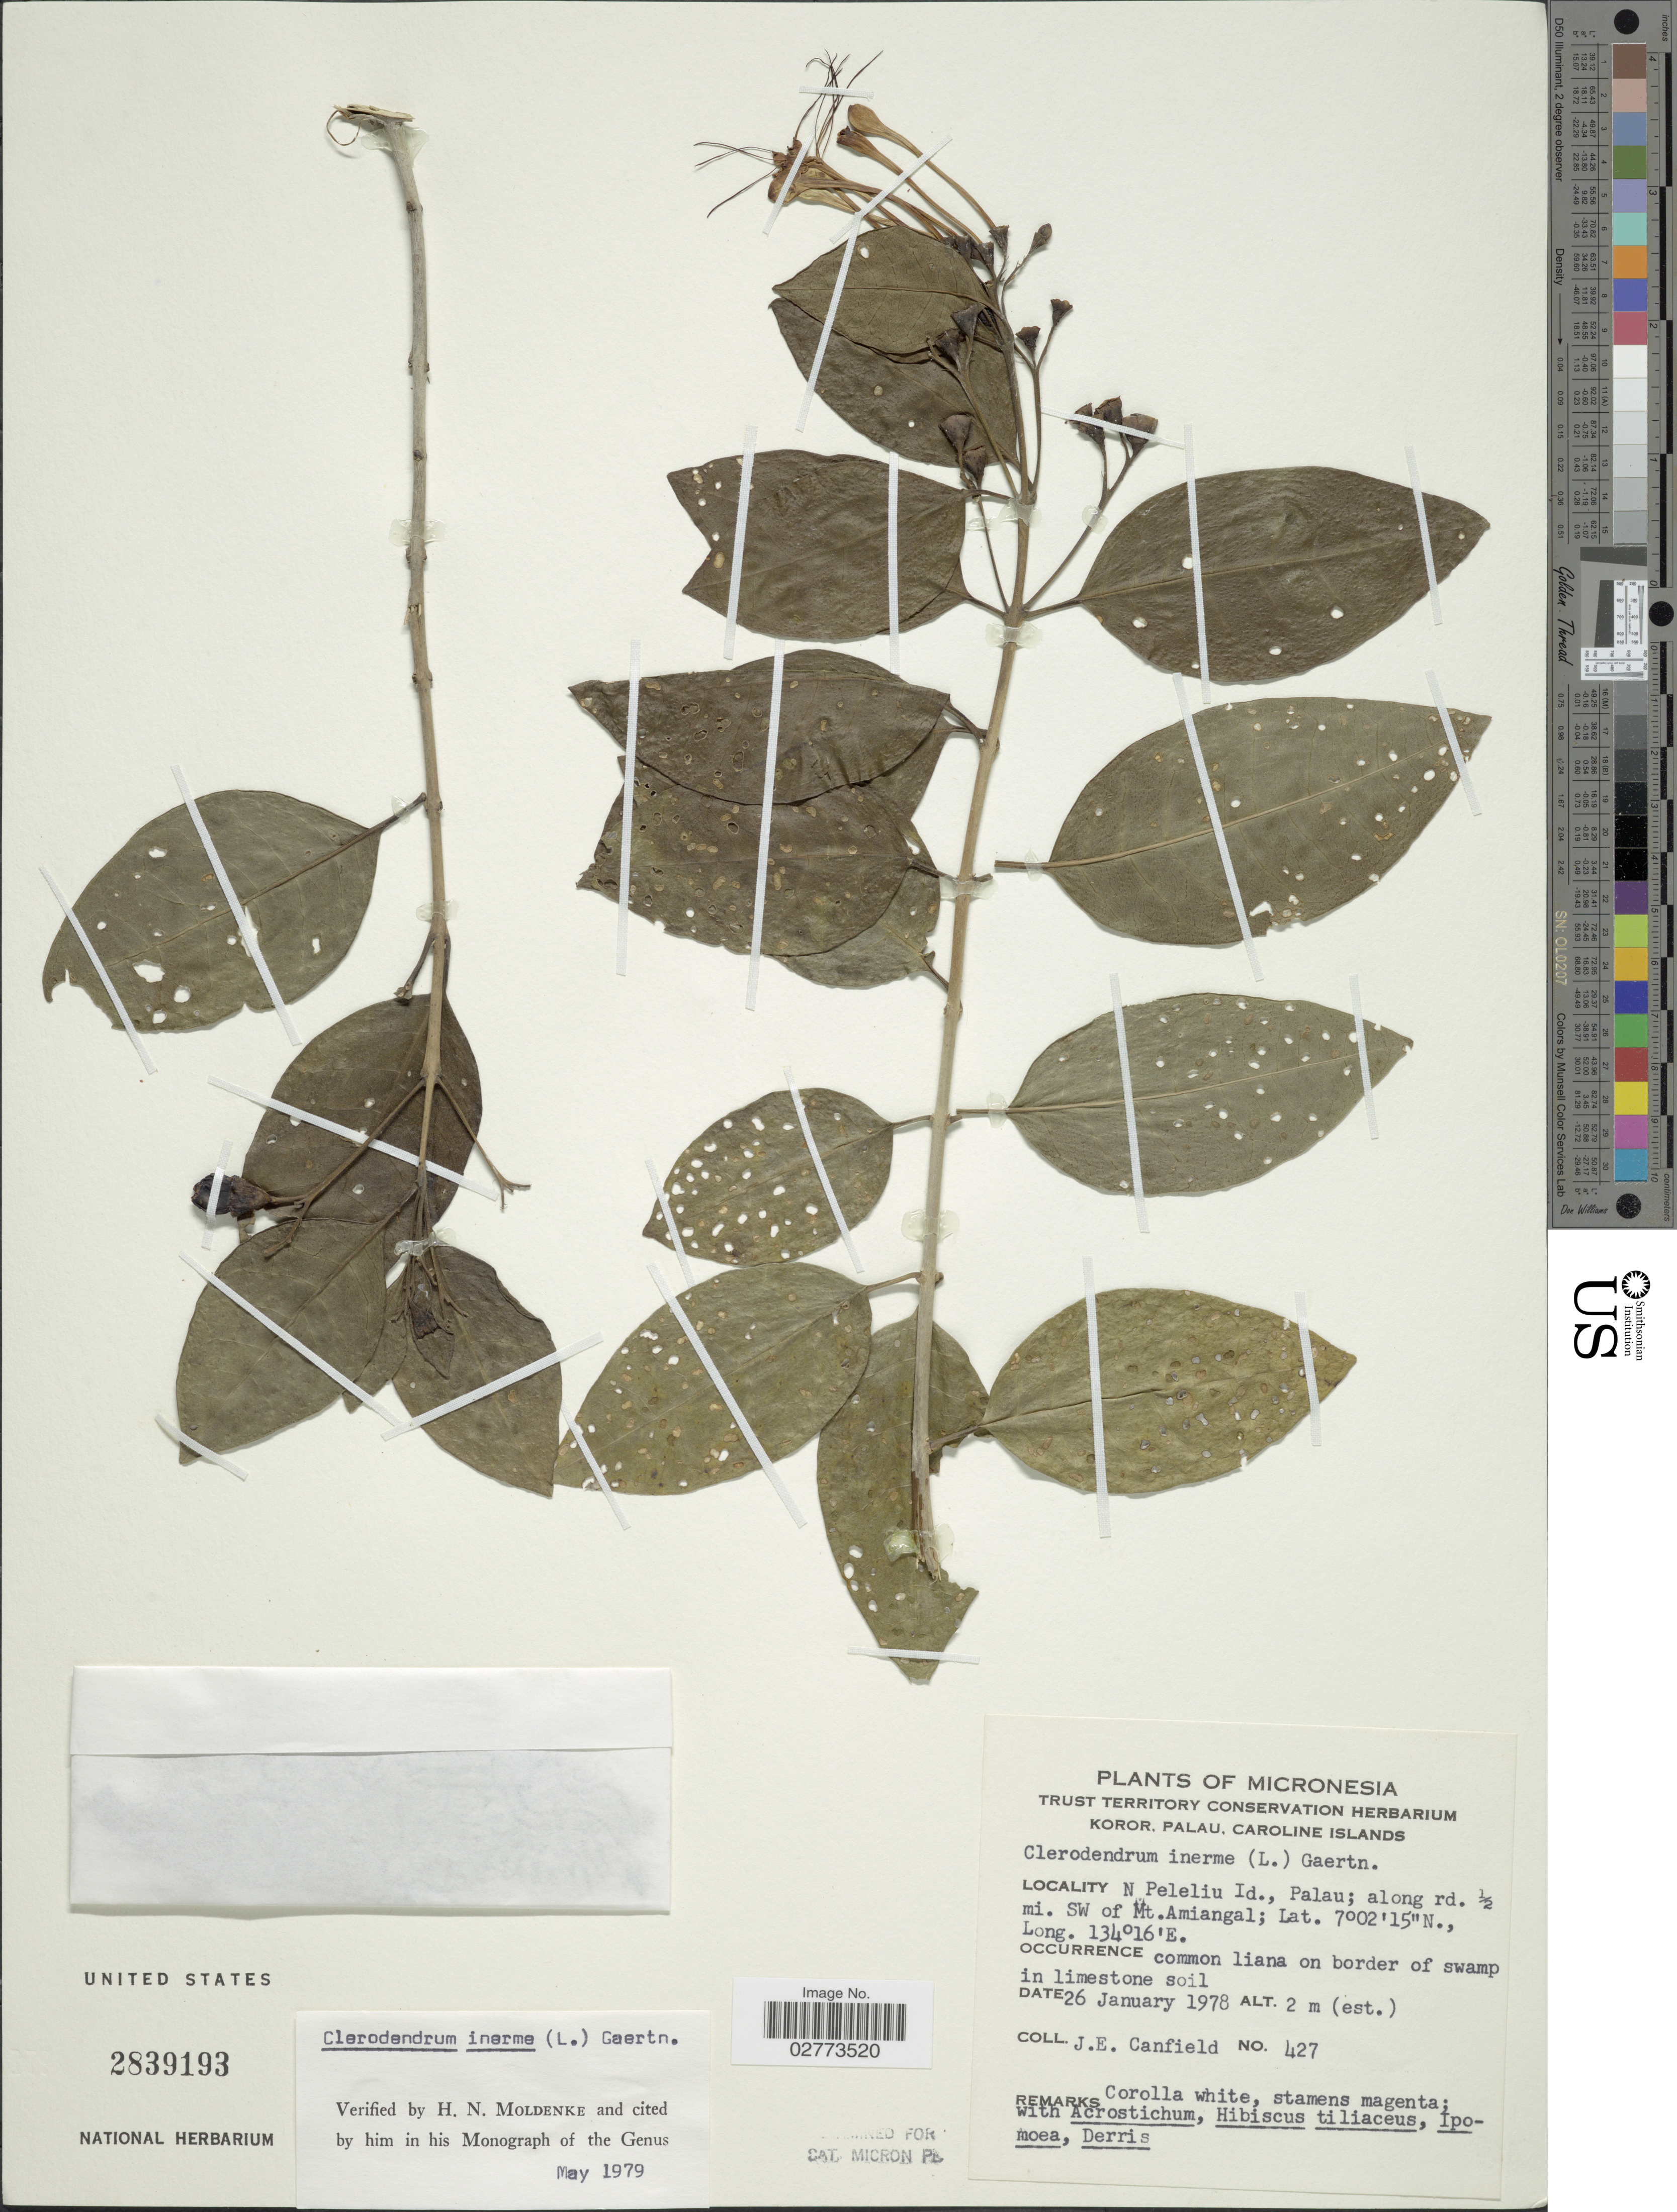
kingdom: Plantae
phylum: Tracheophyta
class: Magnoliopsida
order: Lamiales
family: Lamiaceae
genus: Clerodendrum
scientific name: Clerodendrum inerme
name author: (L.) Gaertn.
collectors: J. E. Canfield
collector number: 427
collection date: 1978-01-26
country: Palau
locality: Micronesia. N. Peleliu Id., Palau; along rd. ½ mi. SW of Mt. Amiangal.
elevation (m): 2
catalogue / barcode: US 2839193